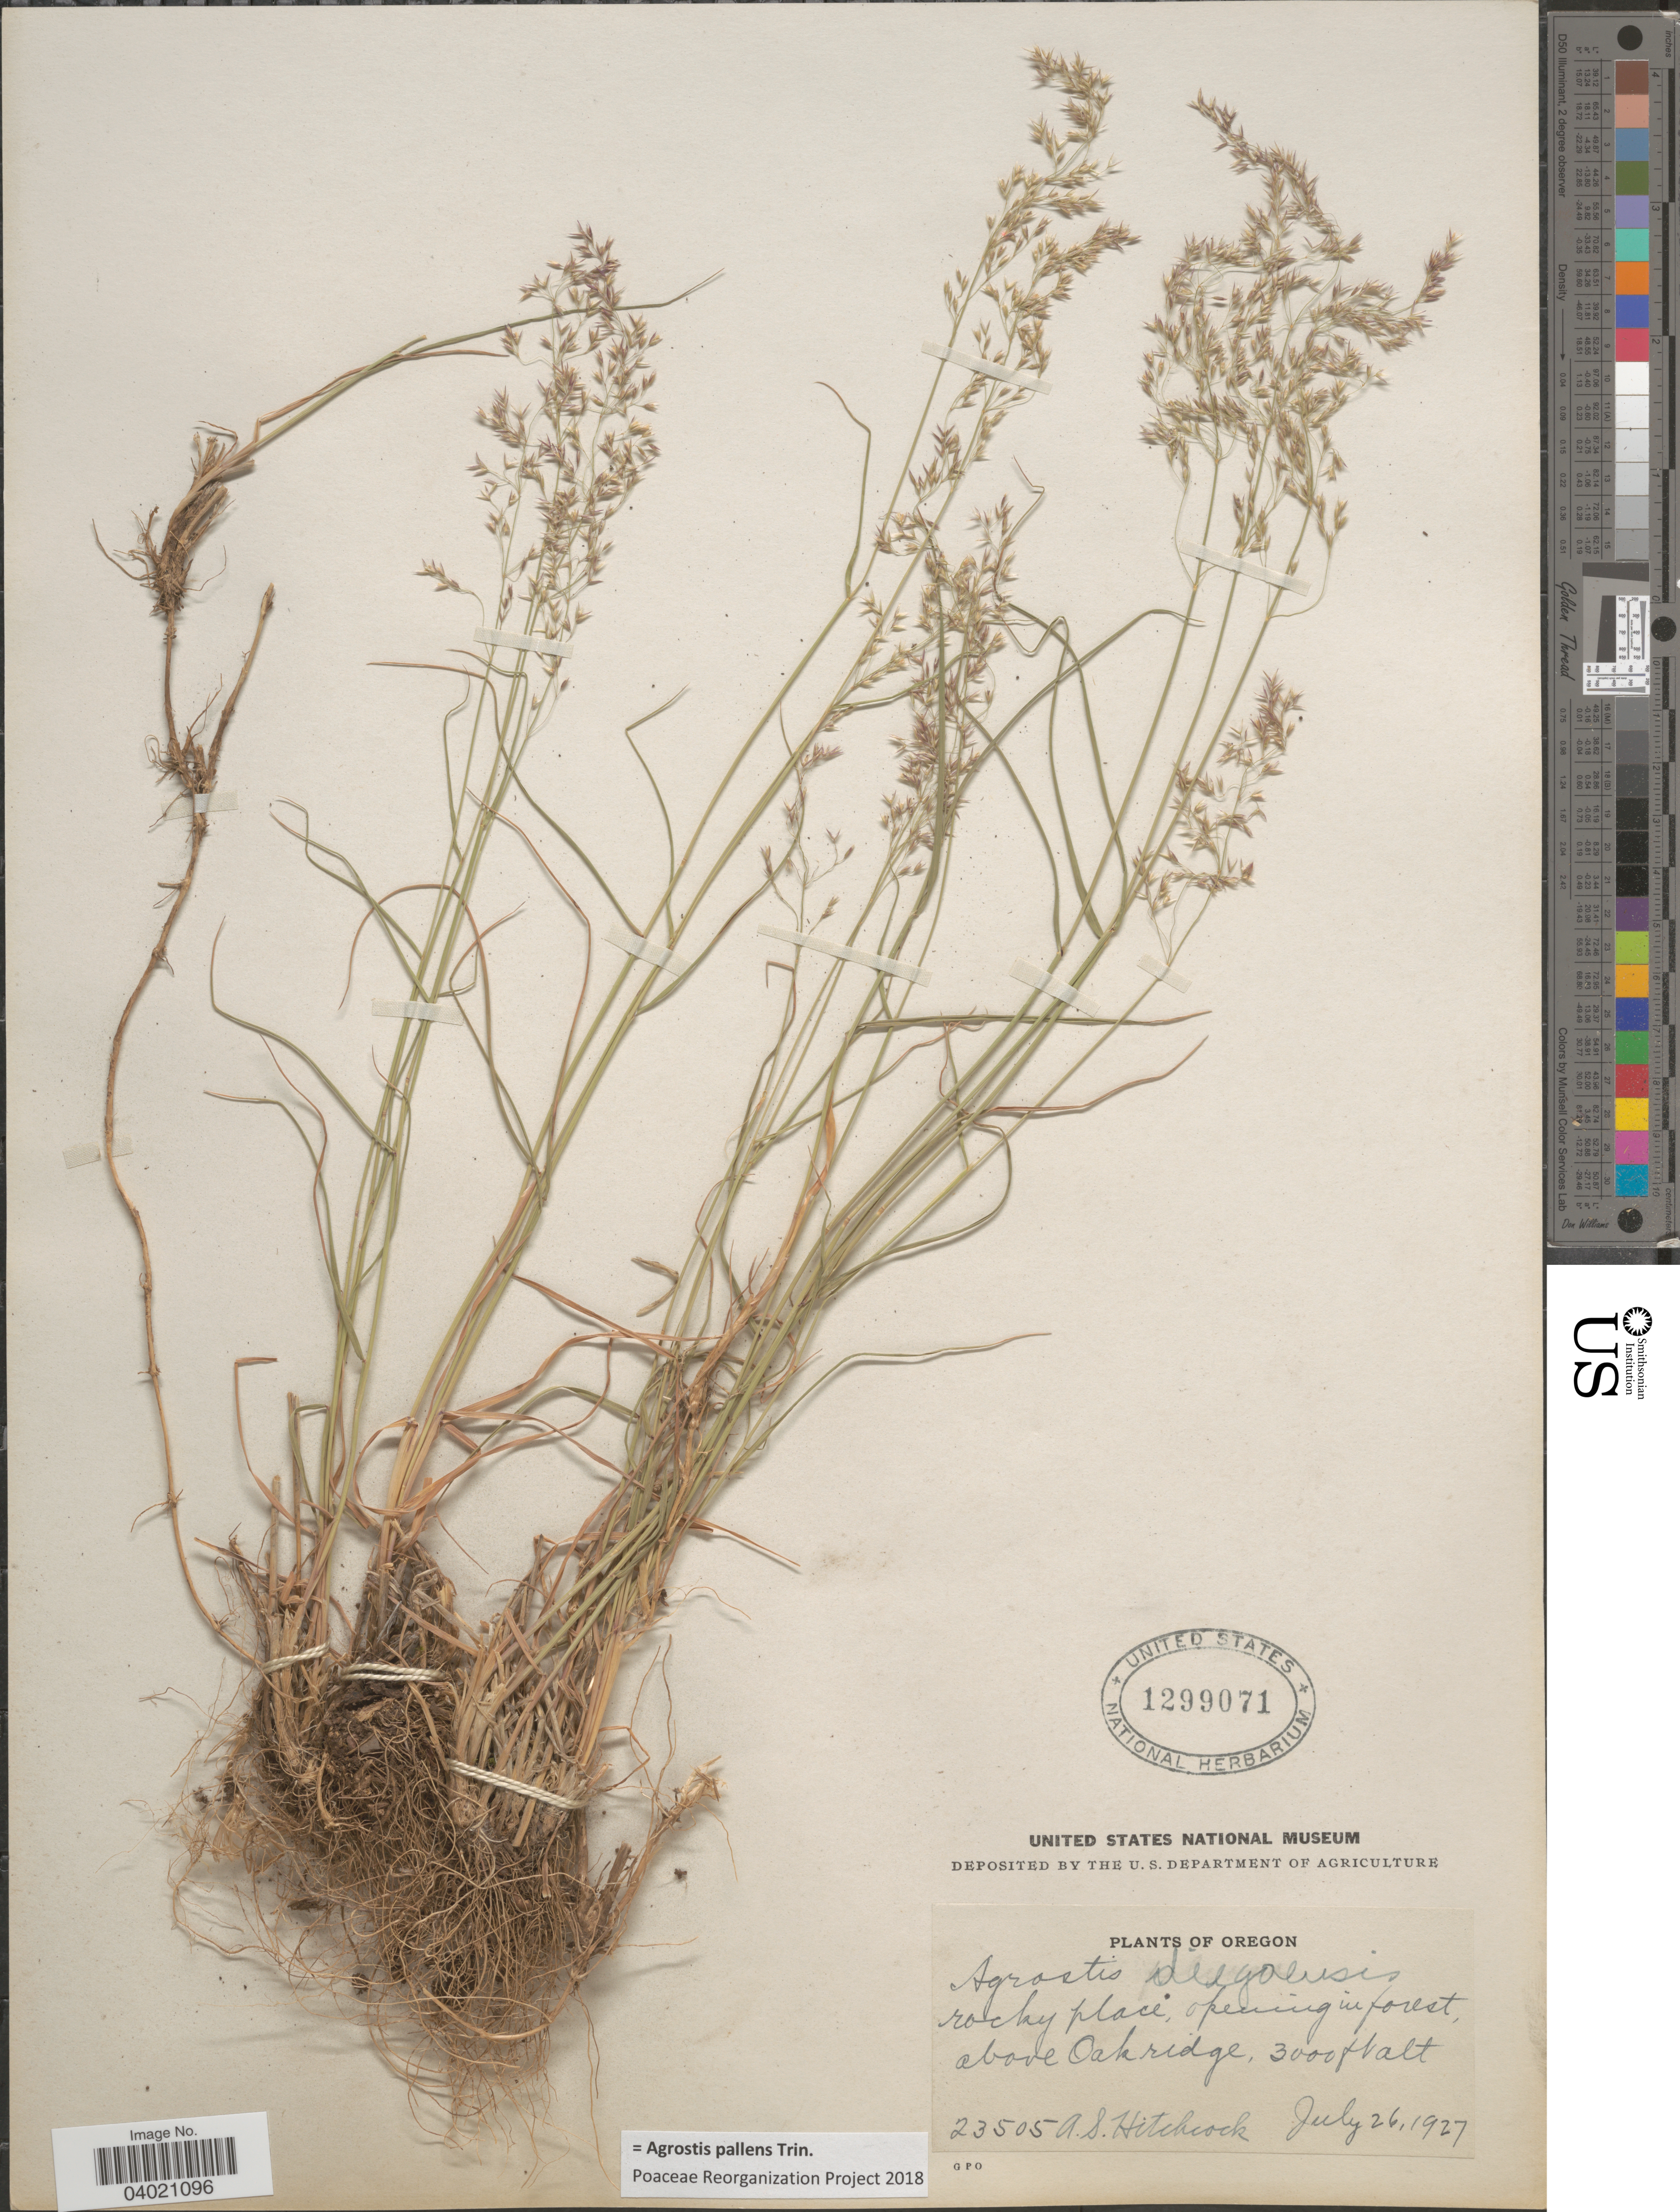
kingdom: Plantae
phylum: Tracheophyta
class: Liliopsida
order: Poales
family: Poaceae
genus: Agrostis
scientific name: Agrostis pallens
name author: Trin.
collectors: A. S. Hitchcock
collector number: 23505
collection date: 1927-07-26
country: United States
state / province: Oregon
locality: Rocky place, opening in forest, above Oak ridge.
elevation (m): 914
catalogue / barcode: US 1299071